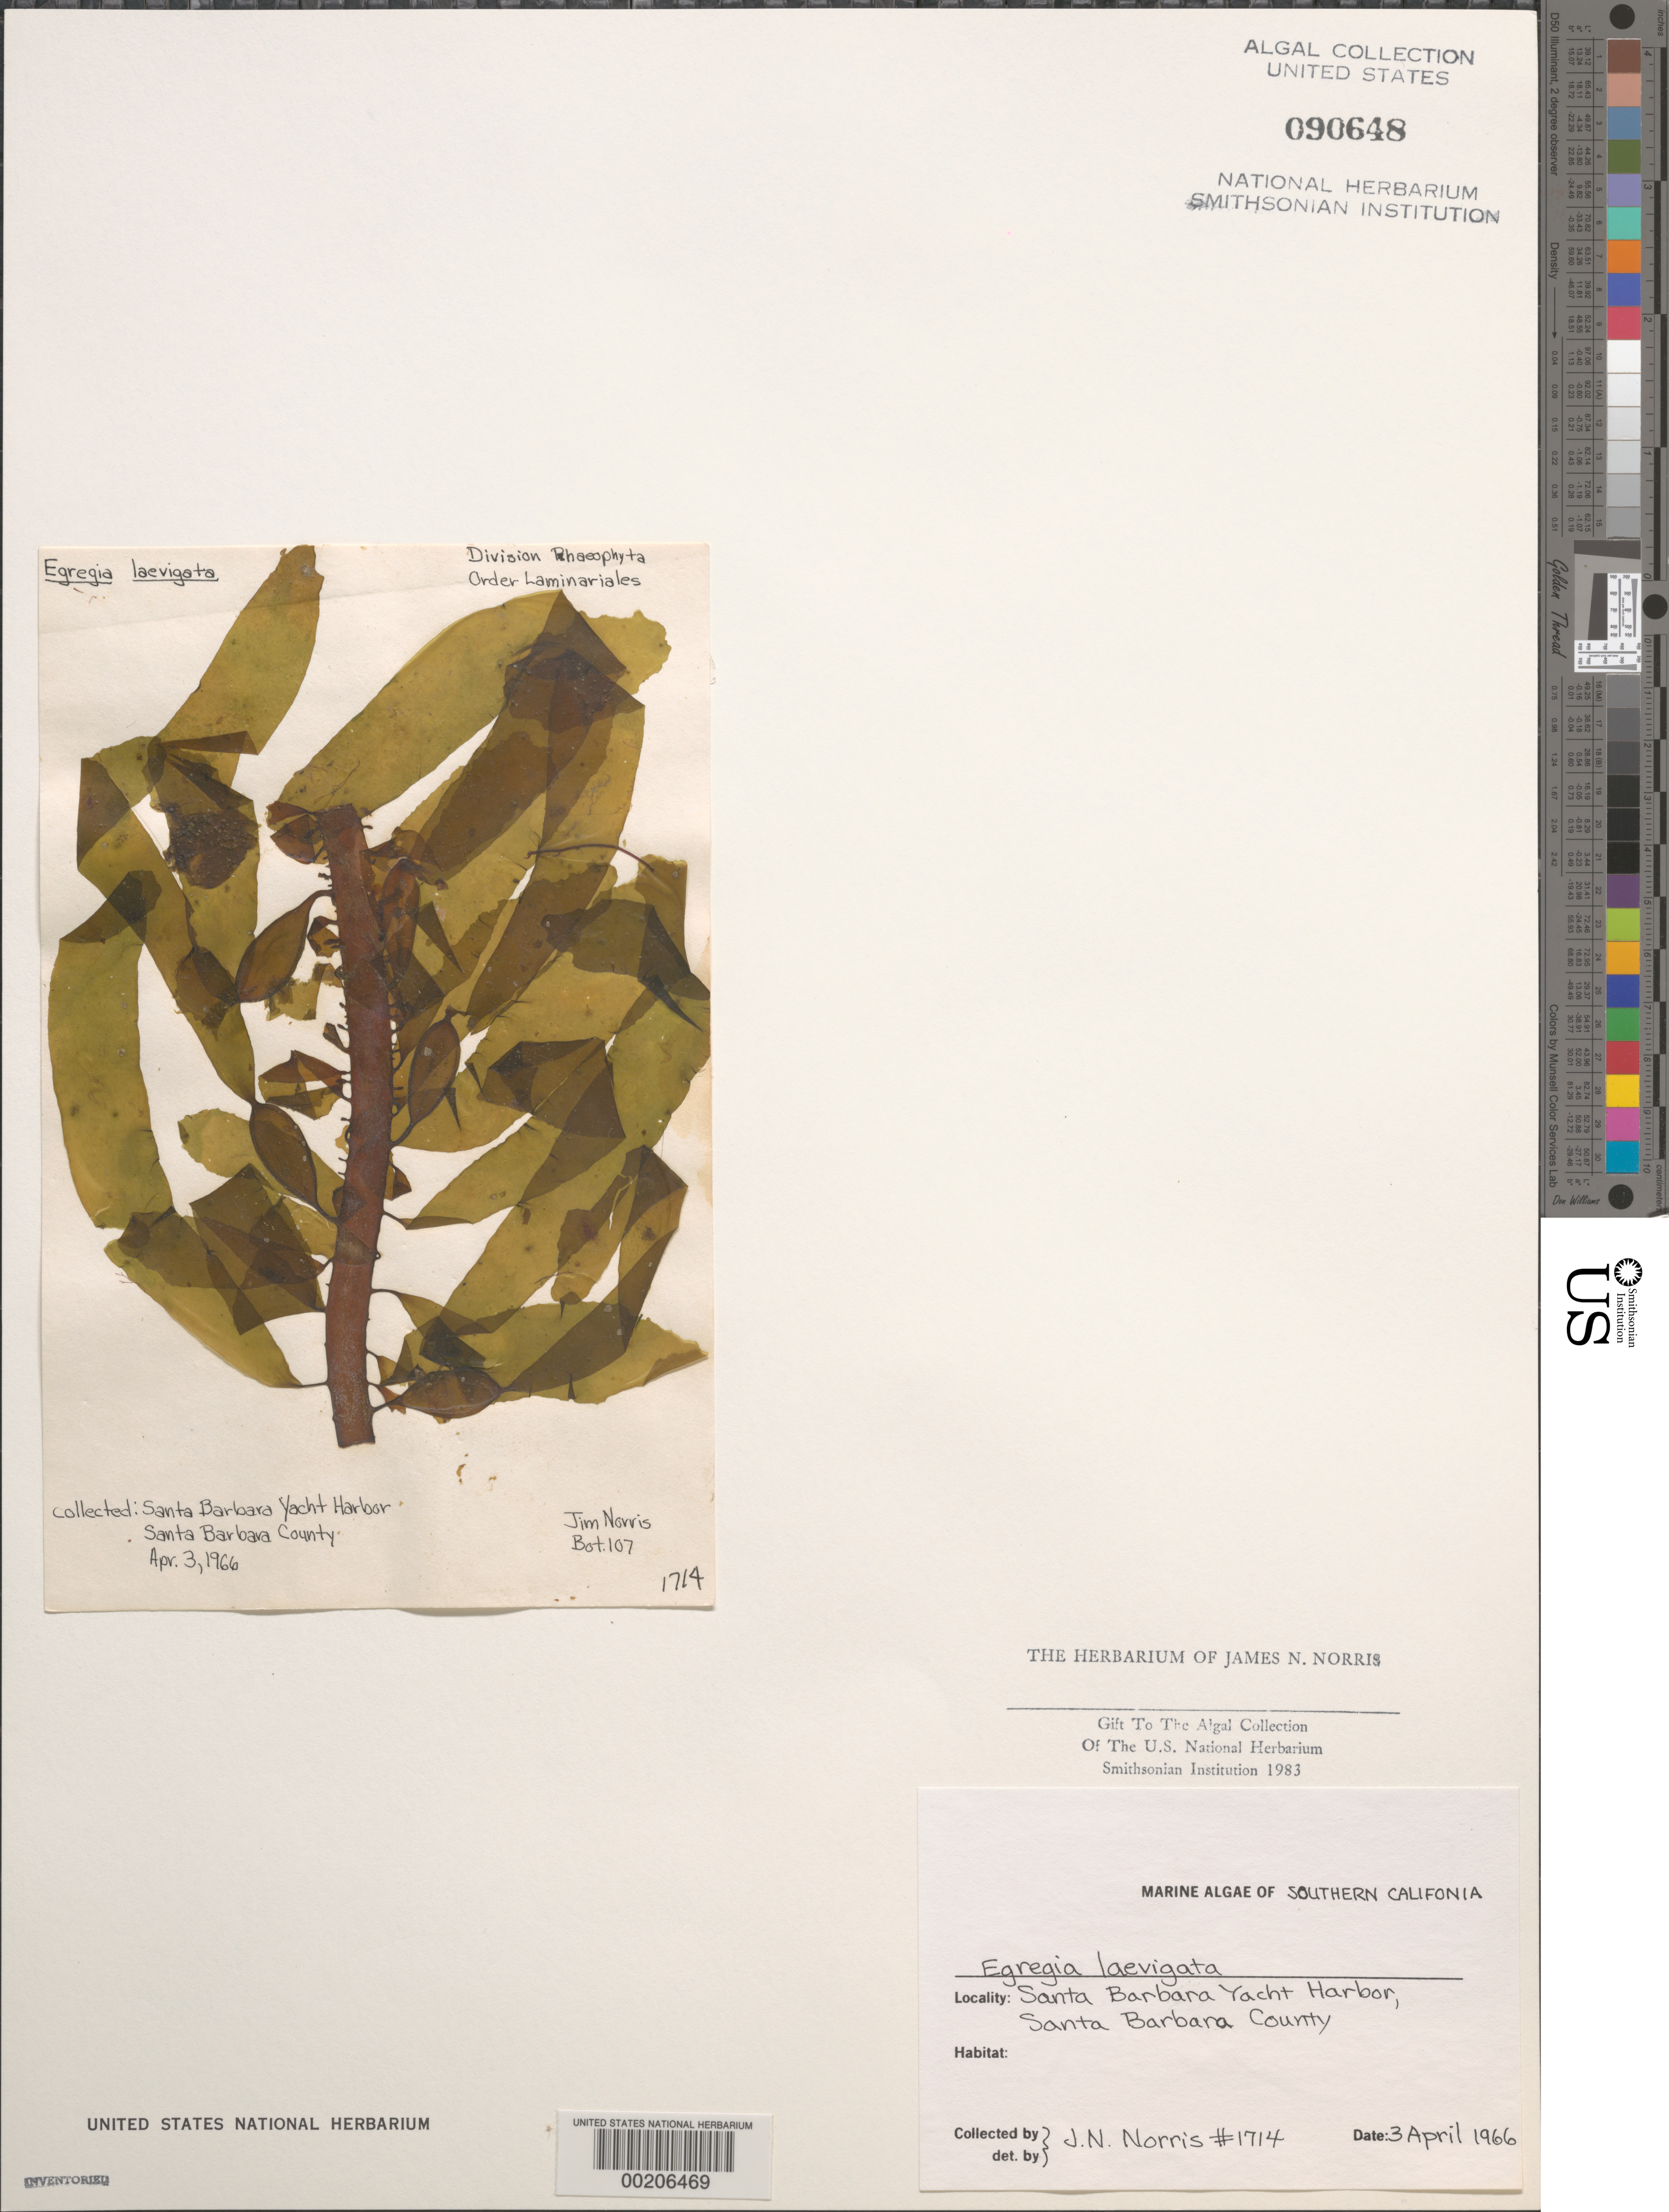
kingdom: Chromista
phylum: Ochrophyta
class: Phaeophyceae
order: Laminariales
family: Lessoniaceae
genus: Egregia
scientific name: Egregia menziesii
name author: (Turner) Aresch.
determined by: Algae name updating Project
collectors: J. N. Norris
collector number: JN-1714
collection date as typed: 03 Apr 1966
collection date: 1966-04-03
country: United States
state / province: California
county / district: Santa Barbara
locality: Santa Barbara Yacht Harbor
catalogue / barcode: US 90648